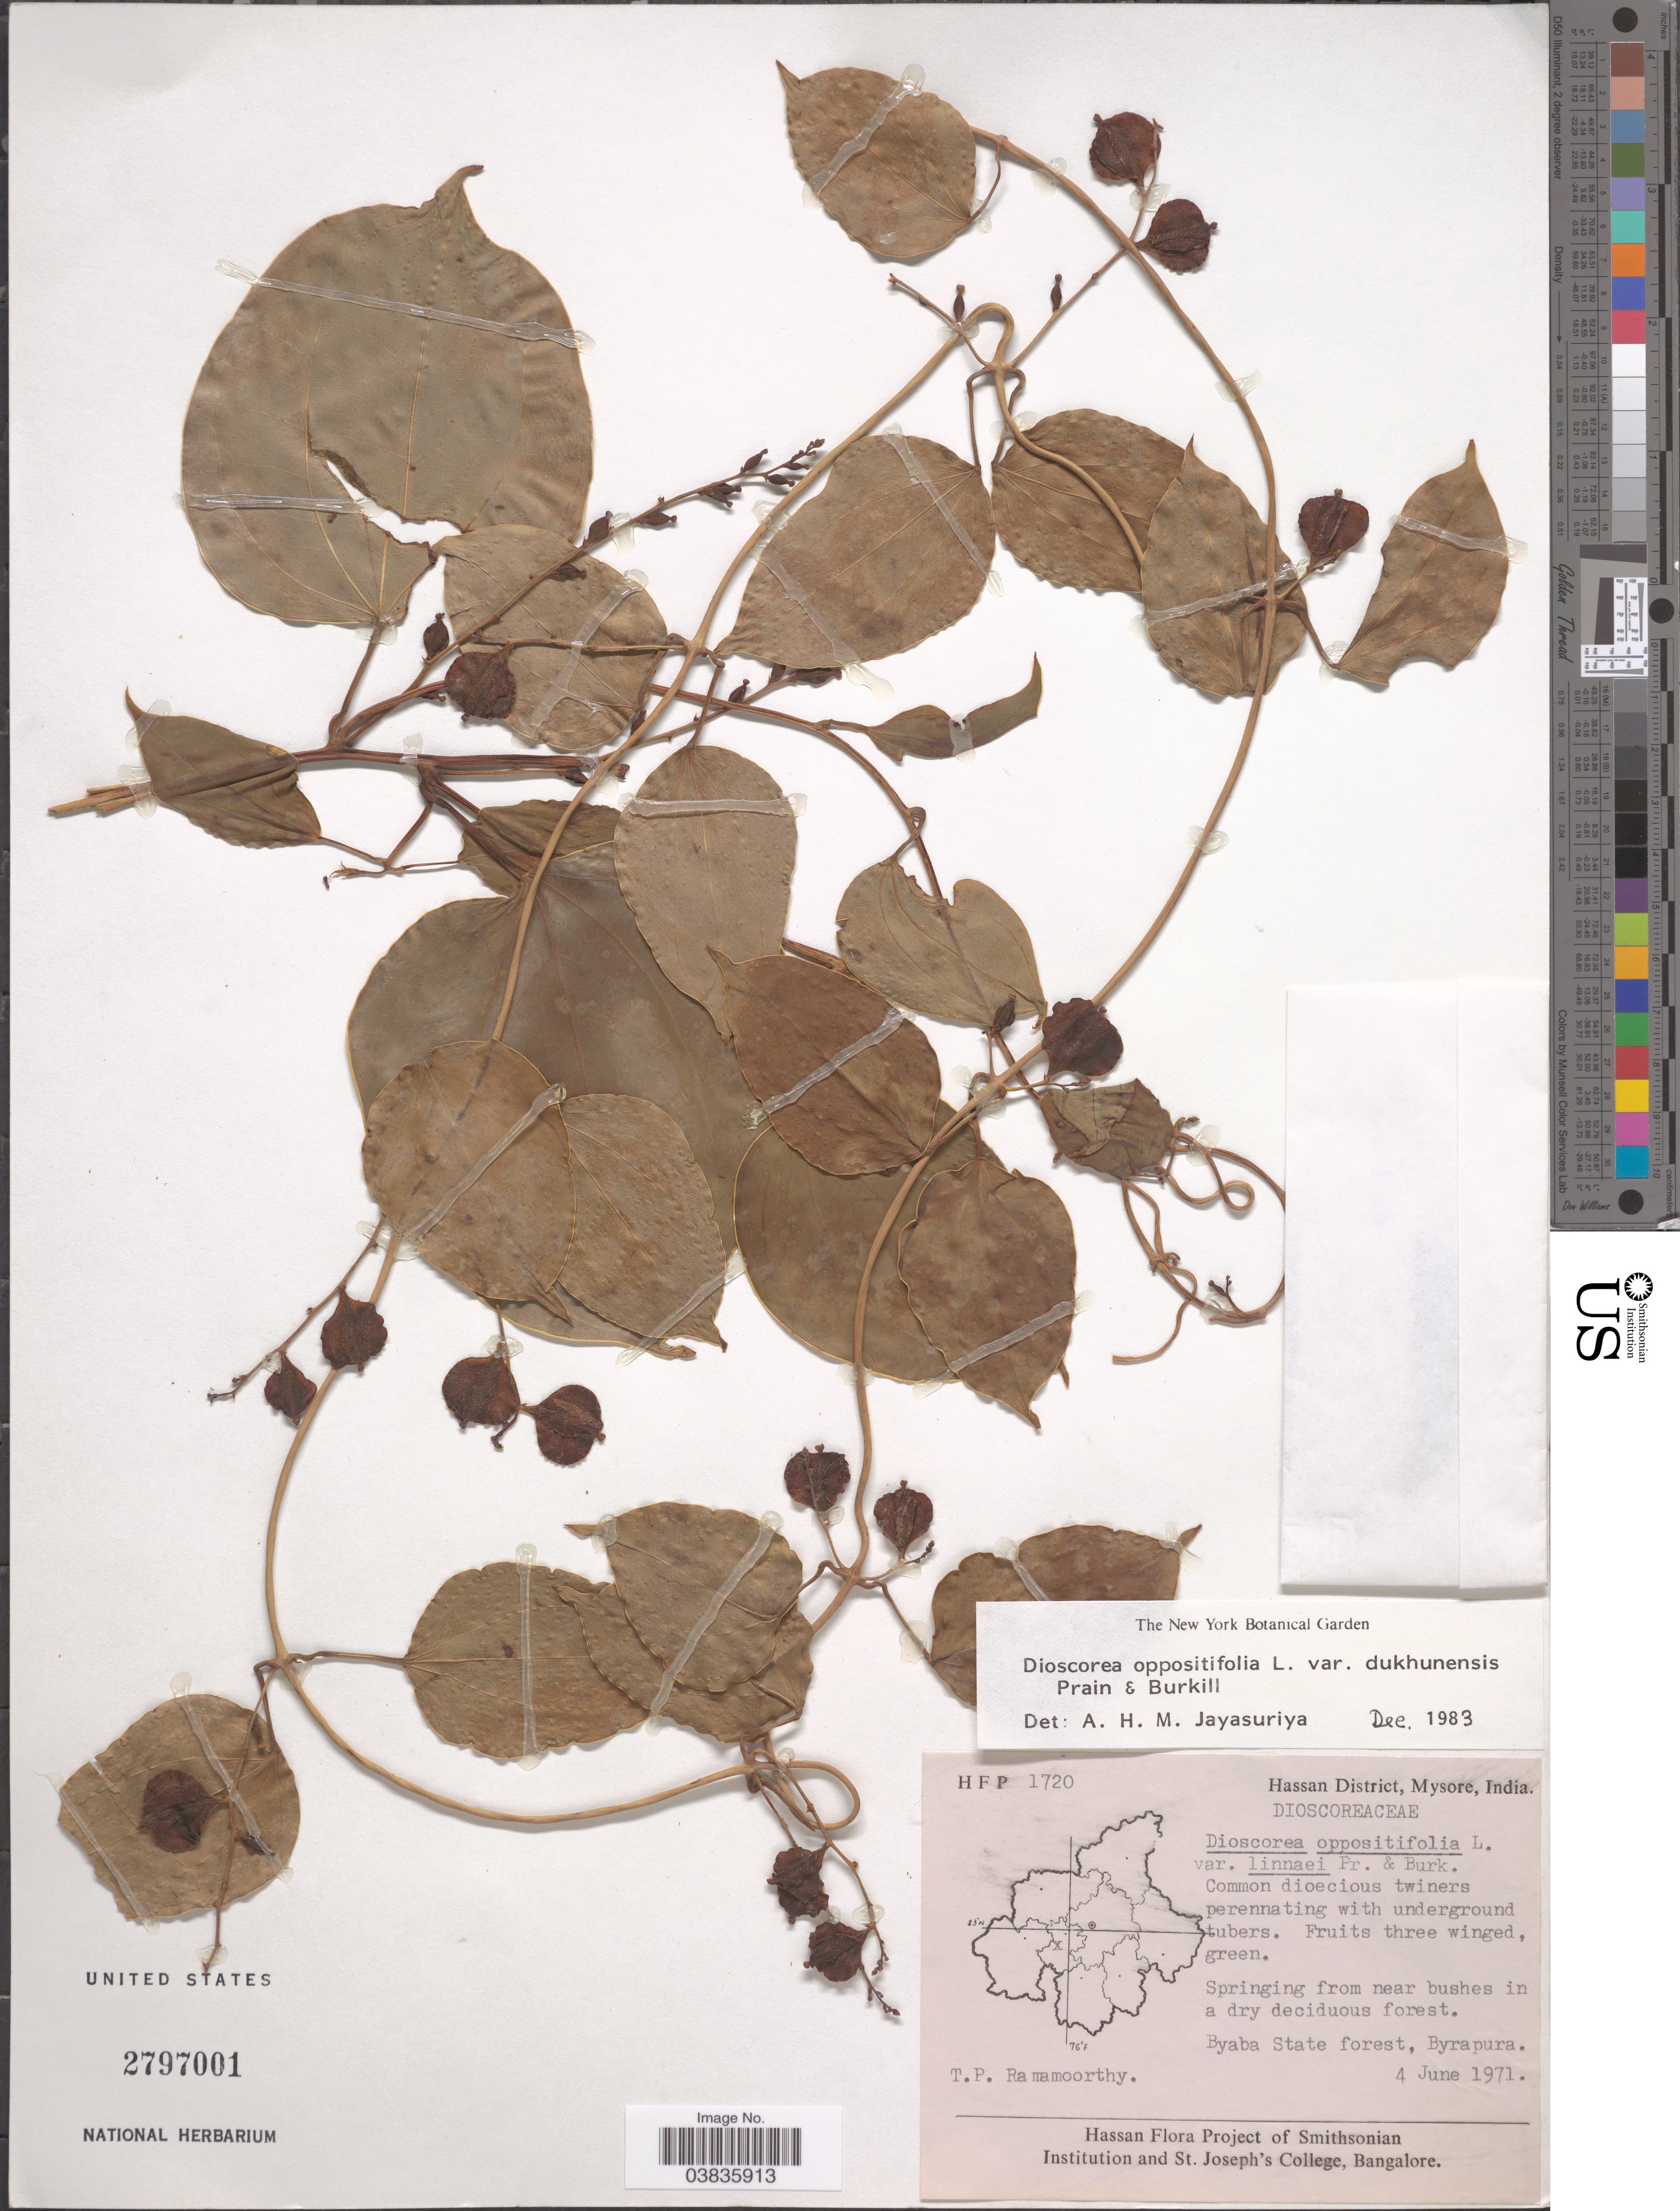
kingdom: Plantae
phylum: Tracheophyta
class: Liliopsida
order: Dioscoreales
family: Dioscoreaceae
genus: Dioscorea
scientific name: Dioscorea oppositifolia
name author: L.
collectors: T. P. Ramamoorthy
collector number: HFP 1720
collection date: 1971-06-04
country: India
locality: Hassan District, Mysore. Byaba State forest, Byrapura.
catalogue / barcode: US 2797001